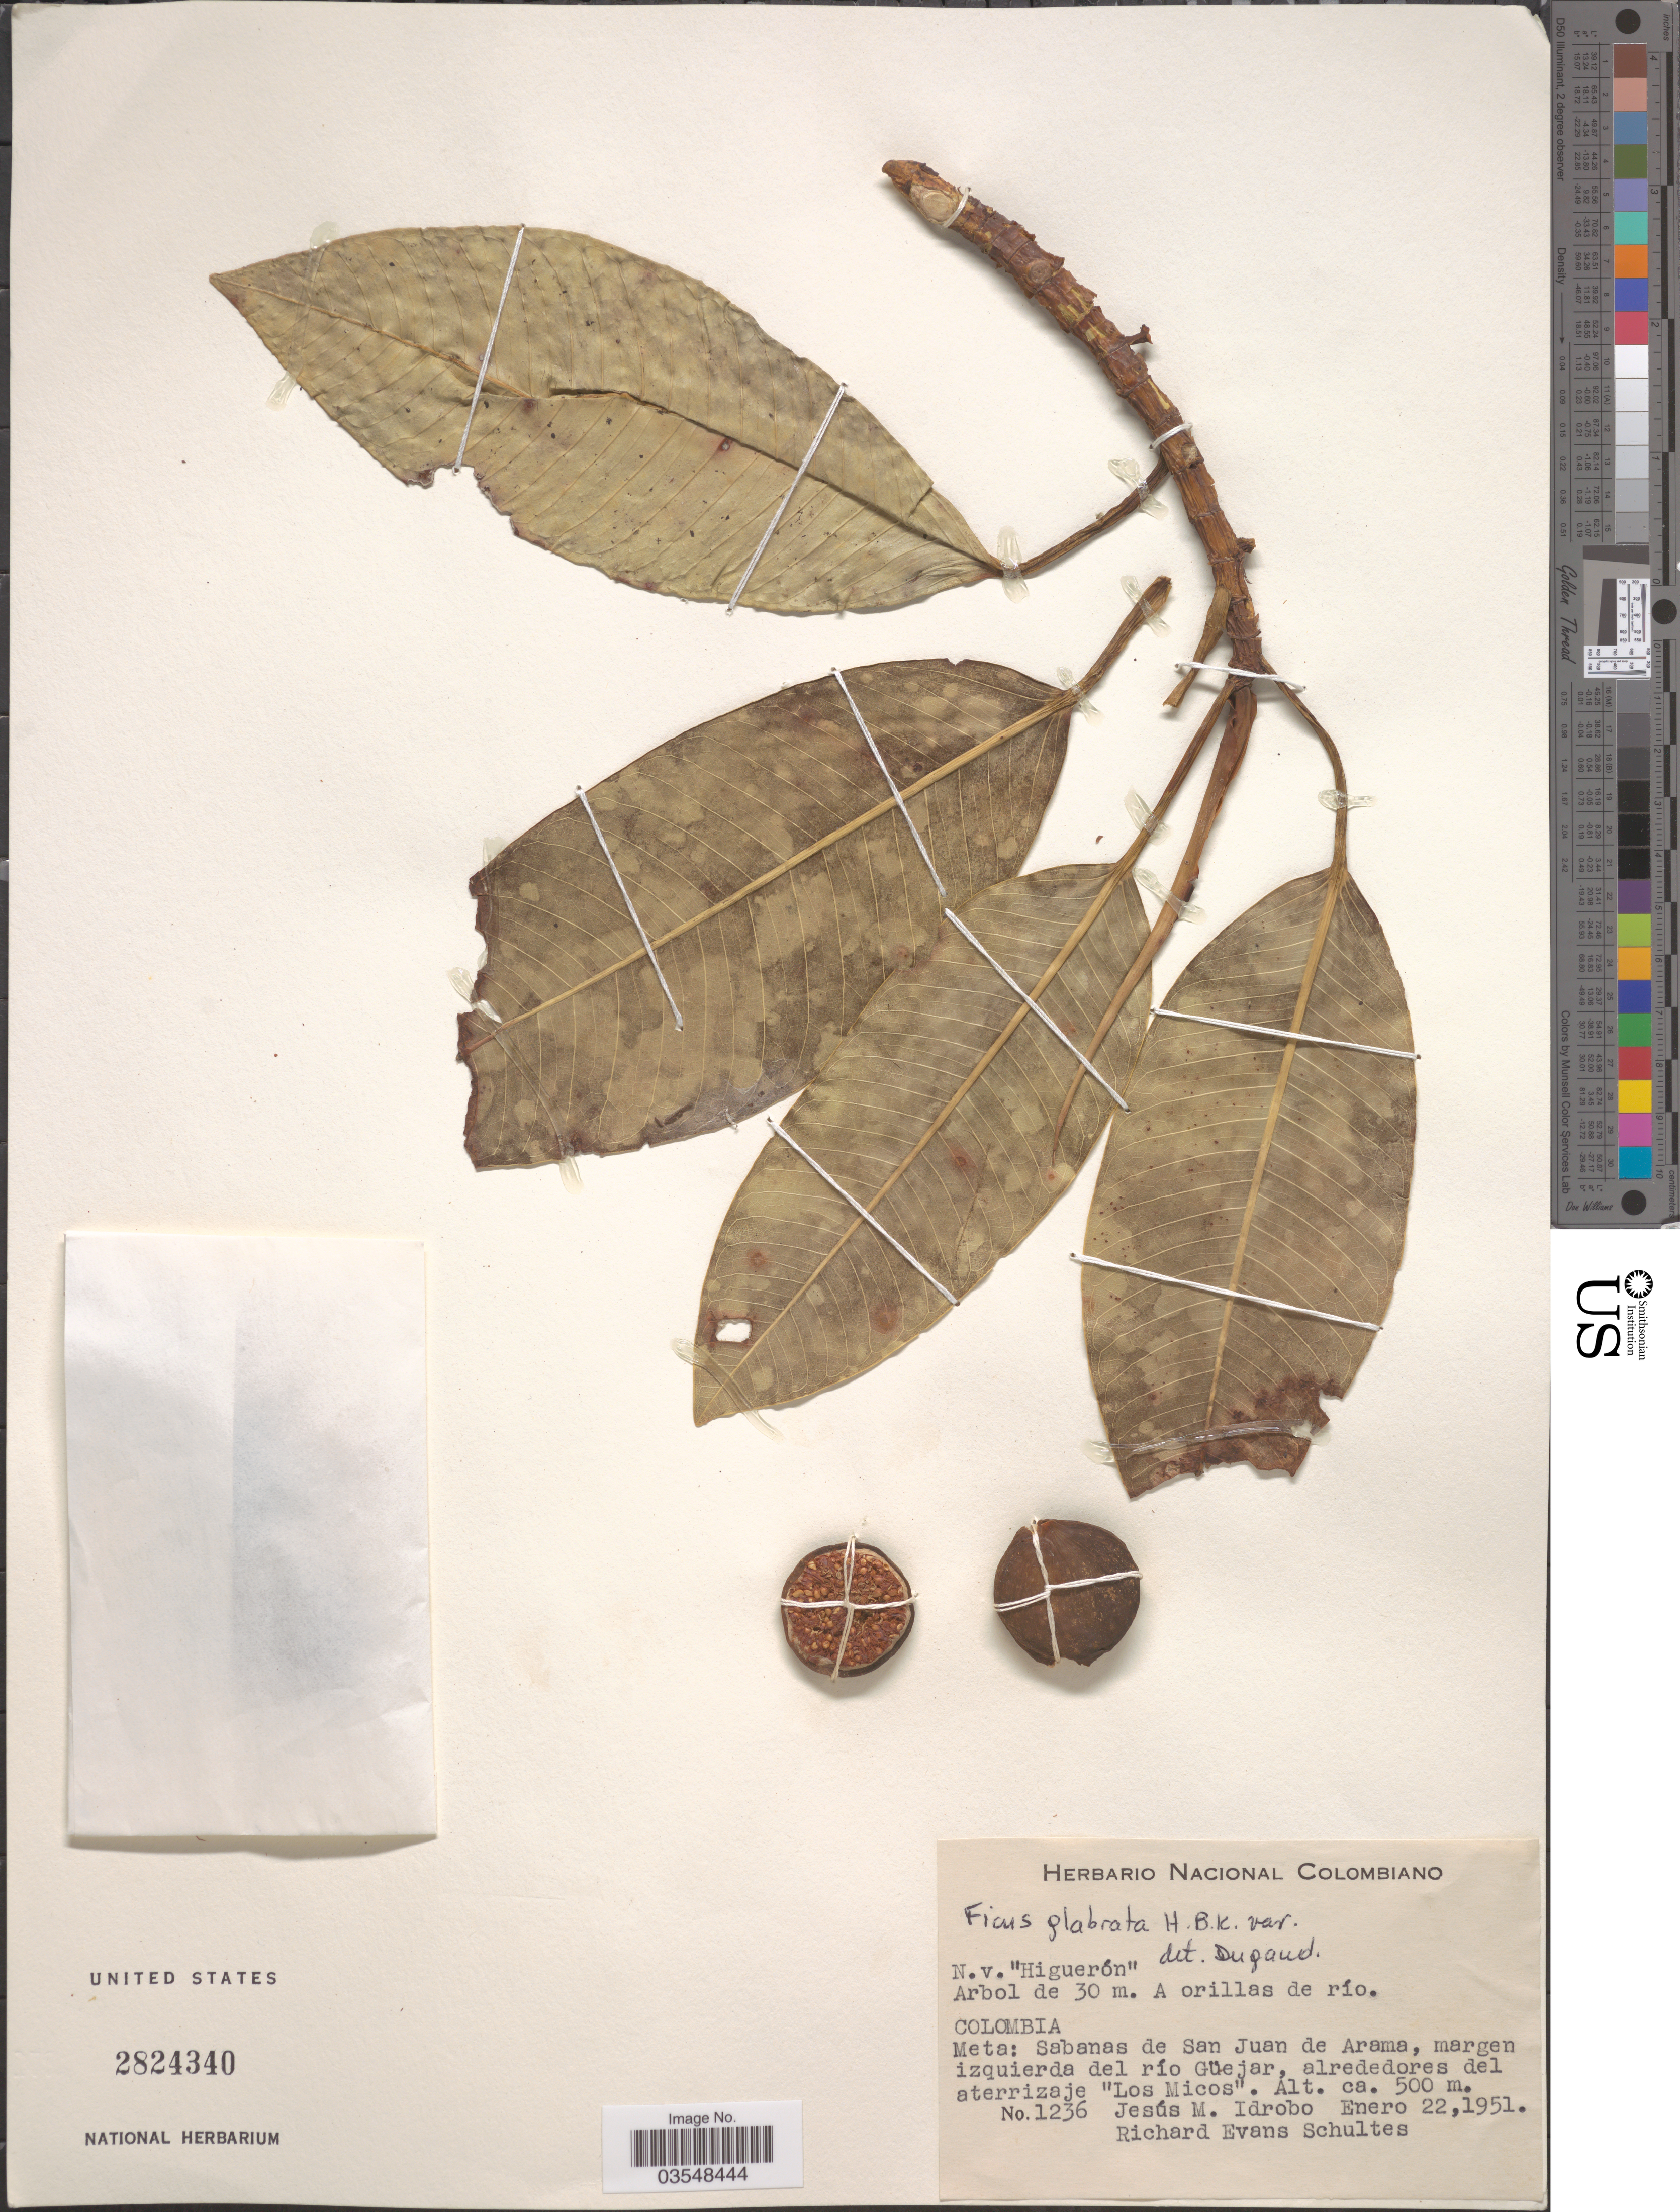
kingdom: Plantae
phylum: Tracheophyta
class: Magnoliopsida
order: Rosales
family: Moraceae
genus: Ficus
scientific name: Ficus glabrata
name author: Kunth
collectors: J. M. Idrobo & R. E. Schultes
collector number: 1236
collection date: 1951-01-22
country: Colombia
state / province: Meta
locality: Sabanas de San Juan de Arama, margen izquierda del río Güejar, alrededores del aterrizaje "Los Micos".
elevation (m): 500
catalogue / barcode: US 2824340